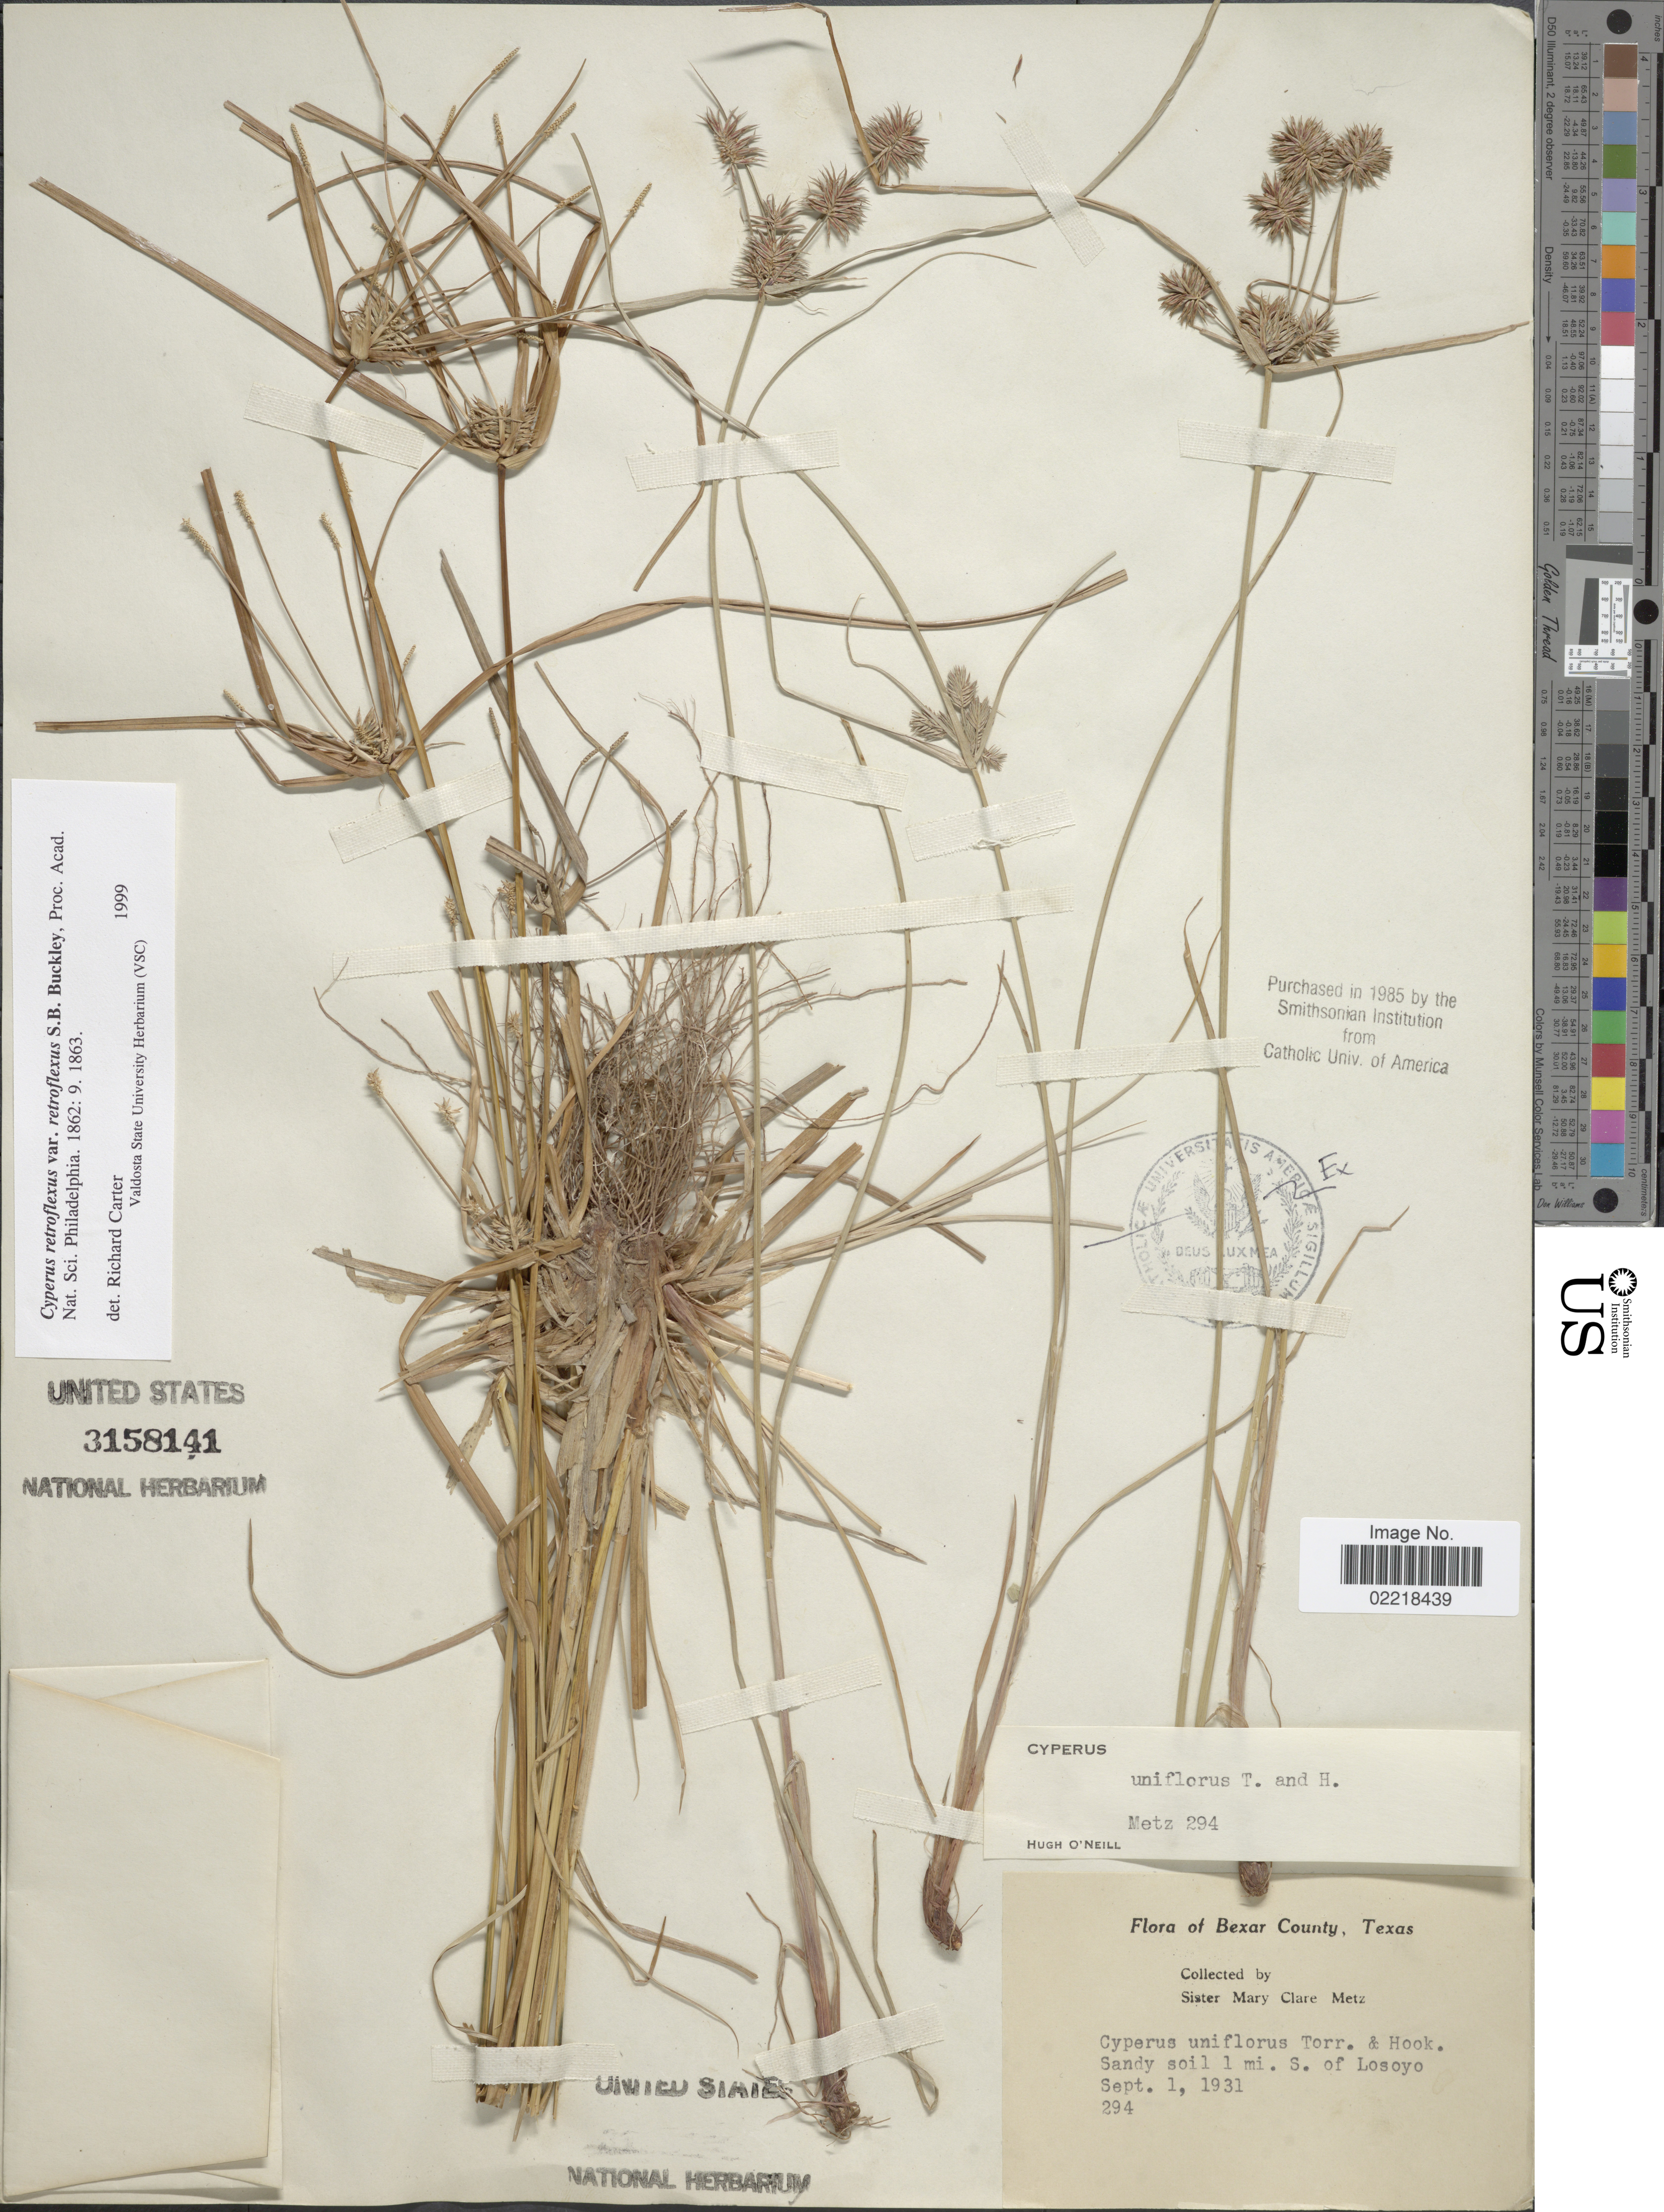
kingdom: Plantae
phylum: Tracheophyta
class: Liliopsida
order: Poales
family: Cyperaceae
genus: Cyperus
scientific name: Cyperus retroflexus var. retroflexus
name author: Buckley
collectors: S. Metz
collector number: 294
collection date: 1931-09-01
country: United States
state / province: Texas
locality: Bexar County, s mi. S. of Losoyo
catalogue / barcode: US 3158141